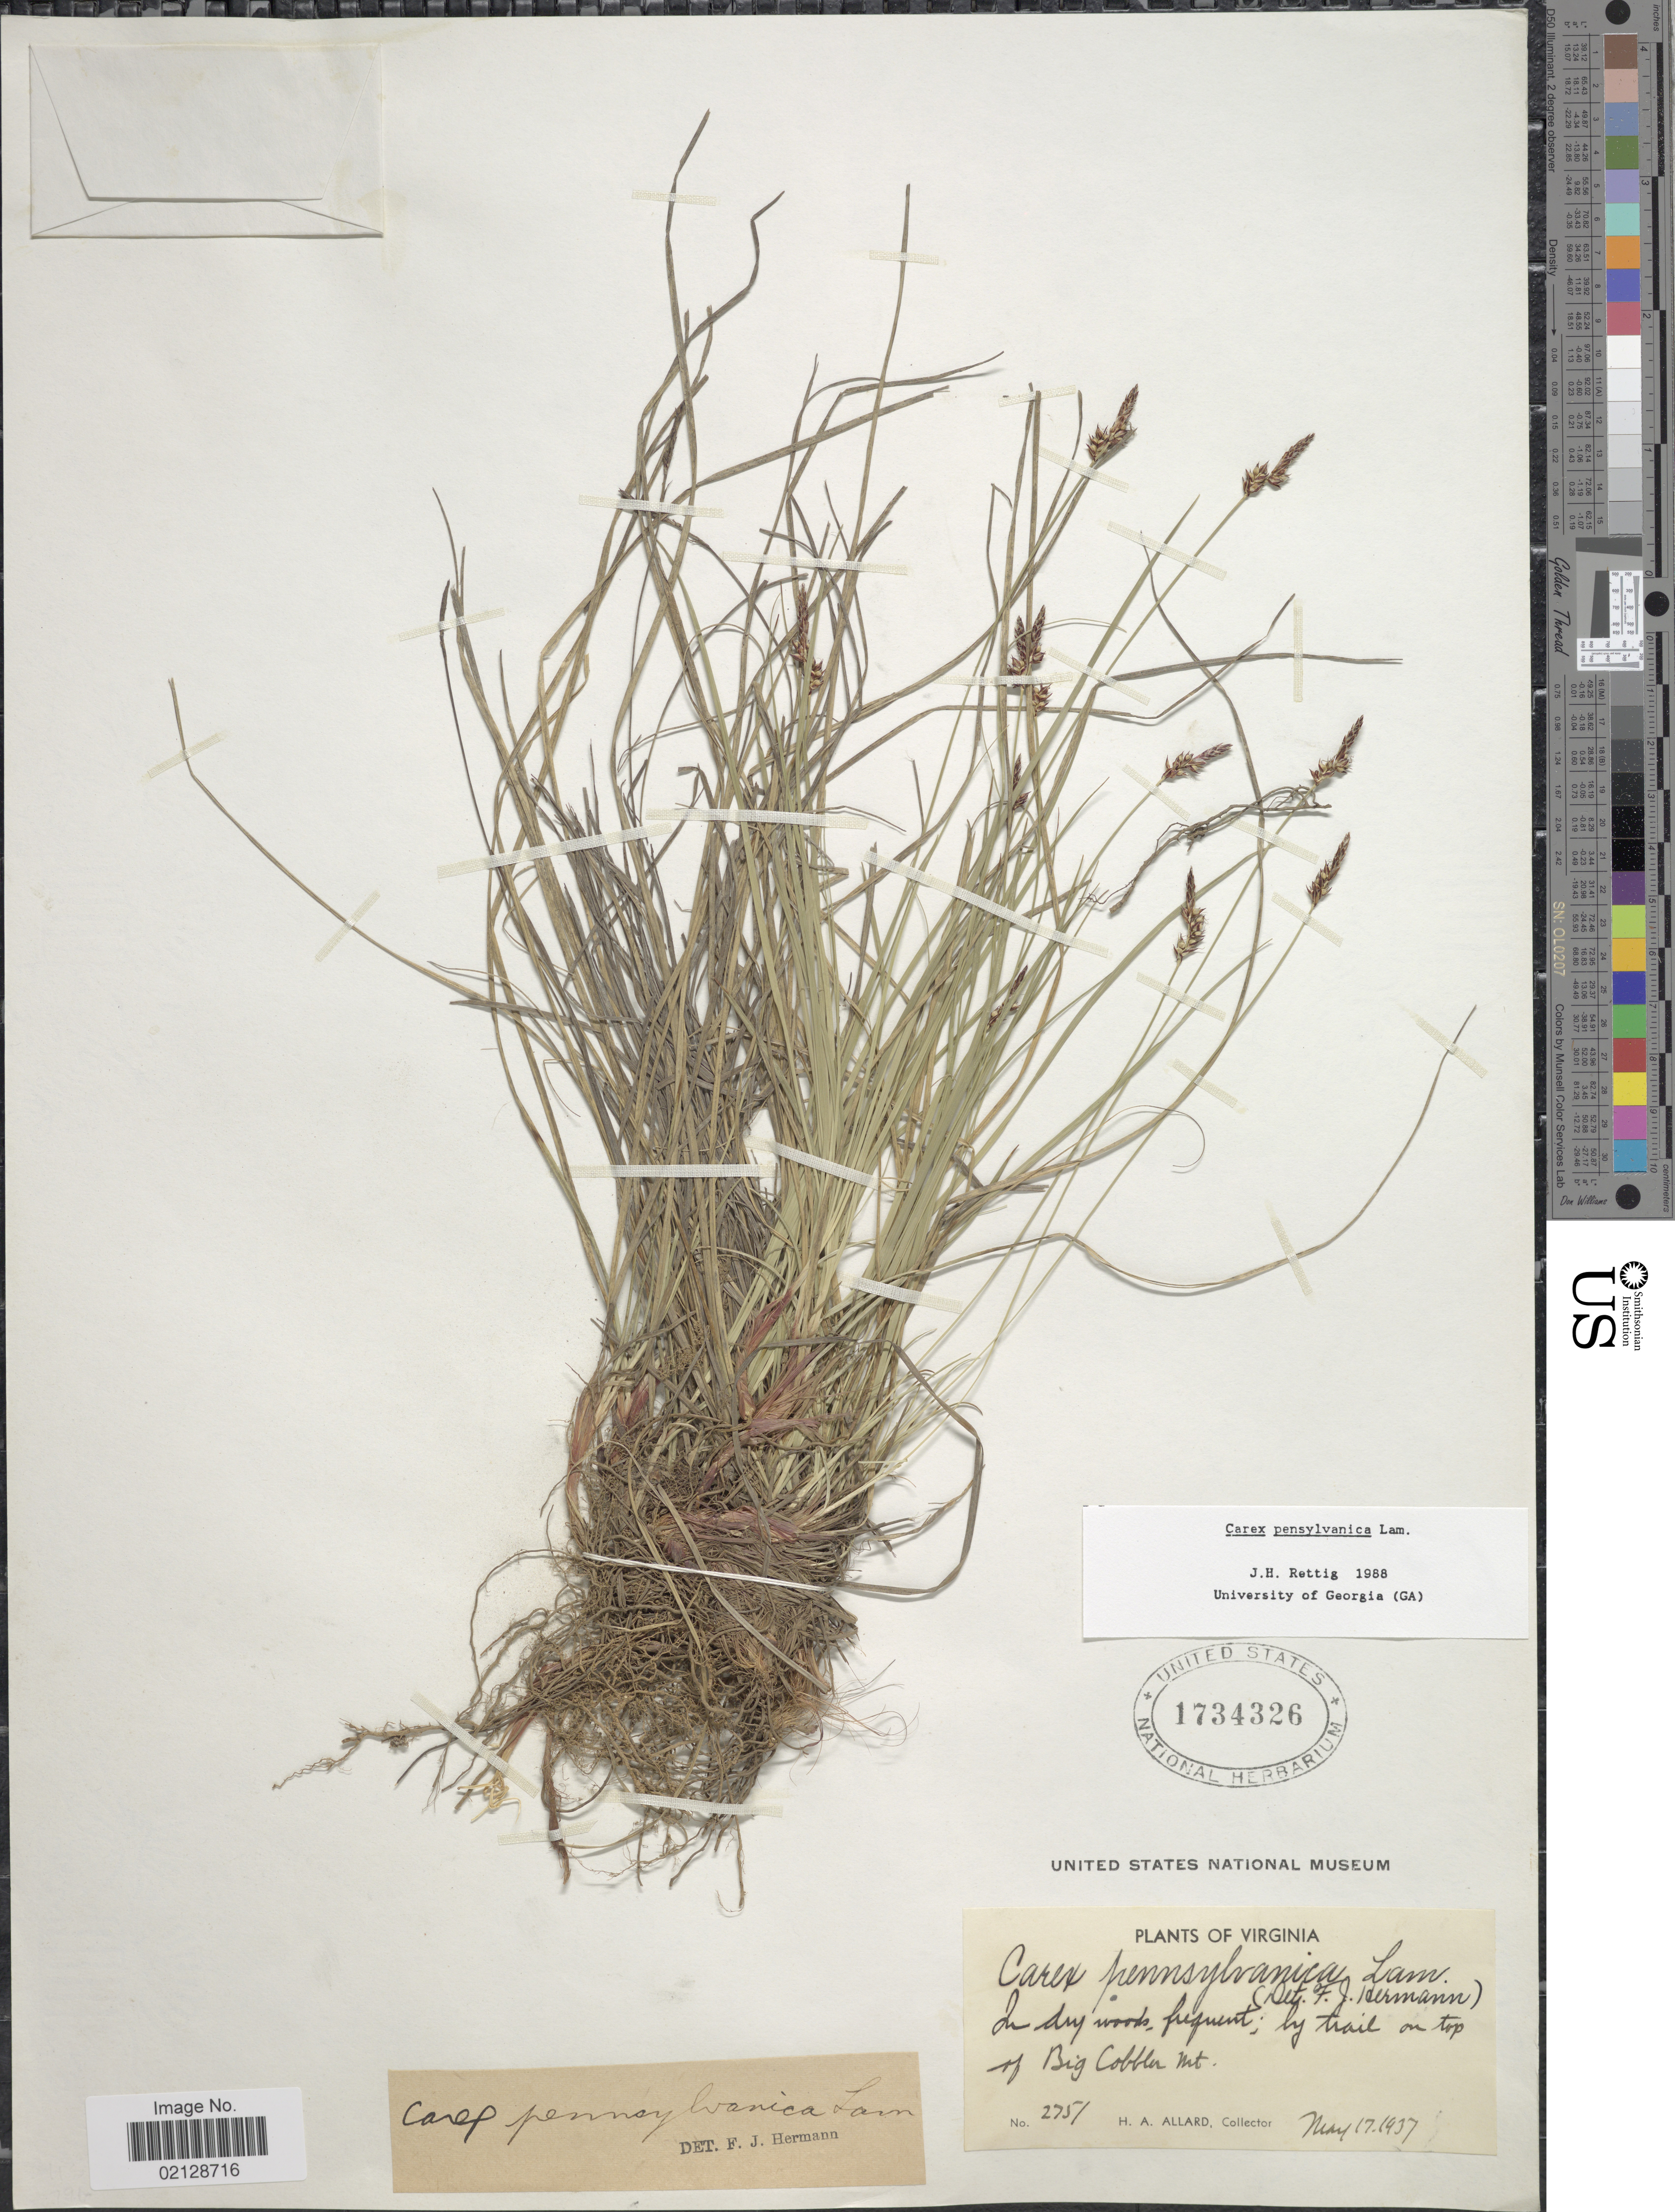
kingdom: Plantae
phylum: Tracheophyta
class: Liliopsida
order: Poales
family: Cyperaceae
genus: Carex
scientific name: Carex pensylvanica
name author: Lam.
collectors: H. A. Allard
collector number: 2751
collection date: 1937-05-17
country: United States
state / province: Virginia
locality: In dry woods, frequent, by trail on top of Big Cobbler Mt.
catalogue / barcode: US 1734326